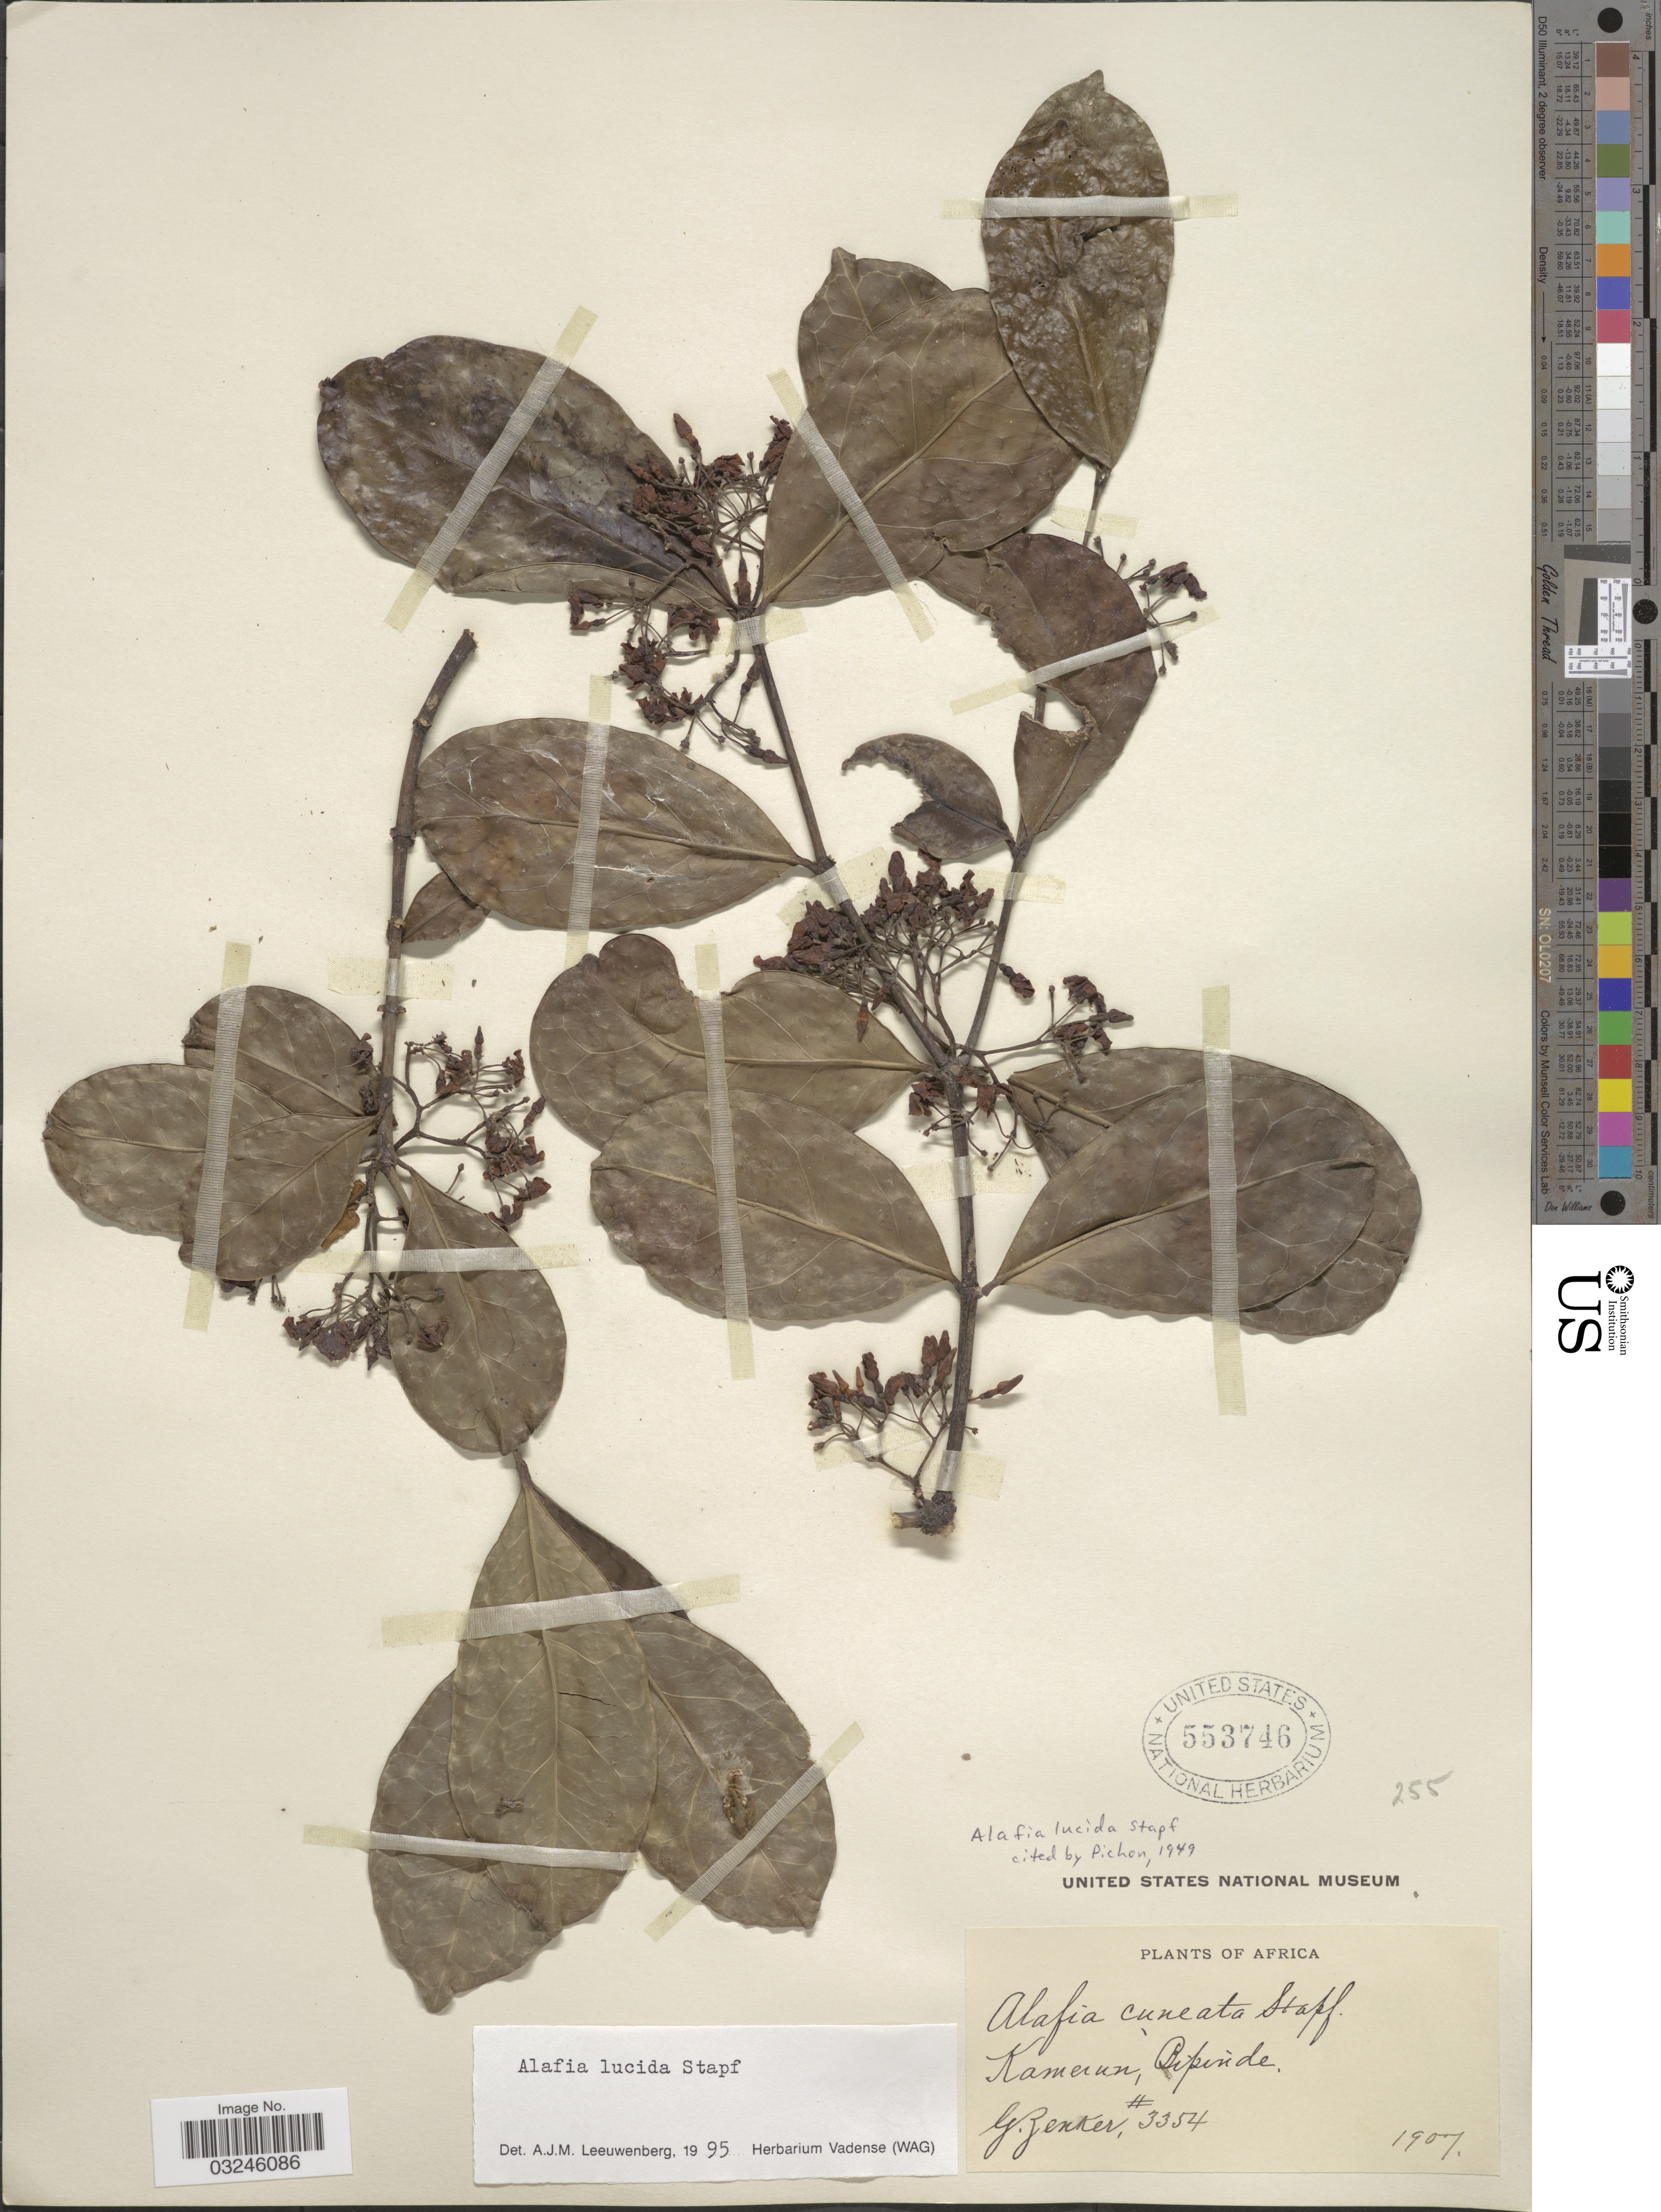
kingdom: Plantae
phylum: Tracheophyta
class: Magnoliopsida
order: Gentianales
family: Apocynaceae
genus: Alafia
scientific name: Alafia lucida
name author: Stapf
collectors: G. A. Zenker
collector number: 3354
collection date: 1907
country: Cameroon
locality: Bipinde.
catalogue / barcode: US 553746